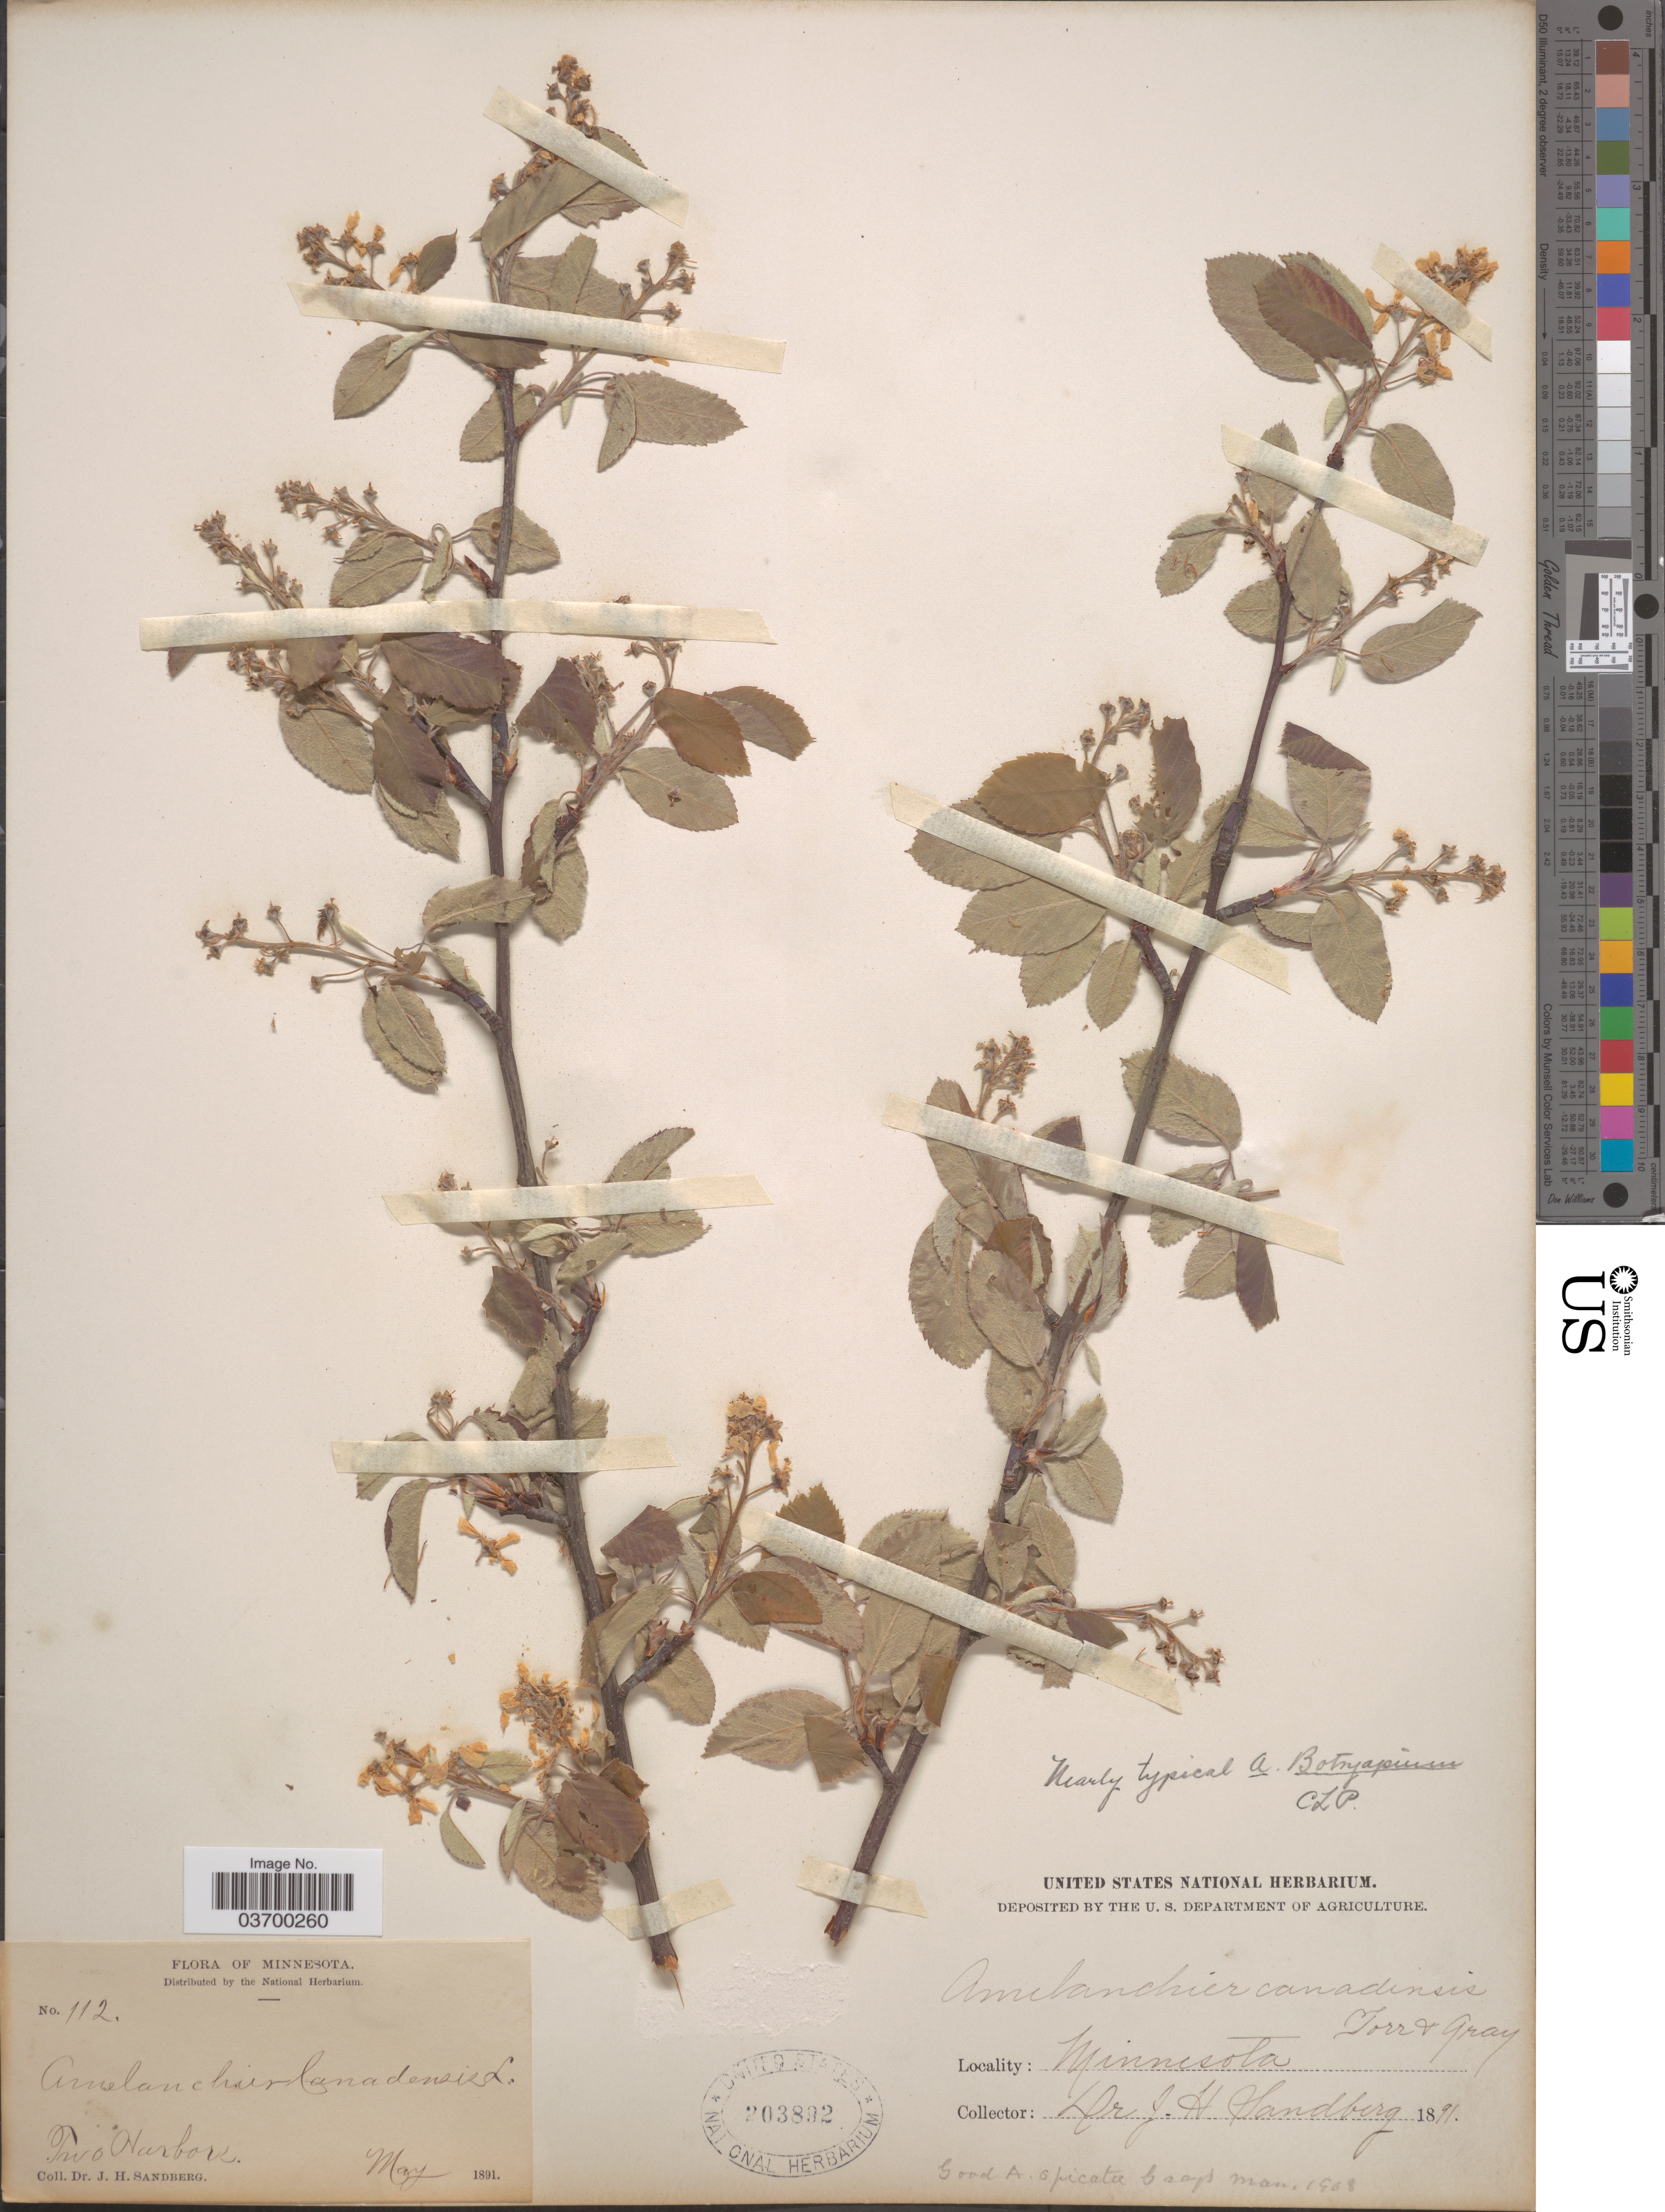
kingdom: Plantae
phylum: Tracheophyta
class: Magnoliopsida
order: Rosales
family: Rosaceae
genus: Amelanchier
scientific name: Amelanchier botryapium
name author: DC.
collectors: J. H. Sandberg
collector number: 112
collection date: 1891-05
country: United States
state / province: Minnesota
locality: Two Harbors.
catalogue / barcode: US 203892